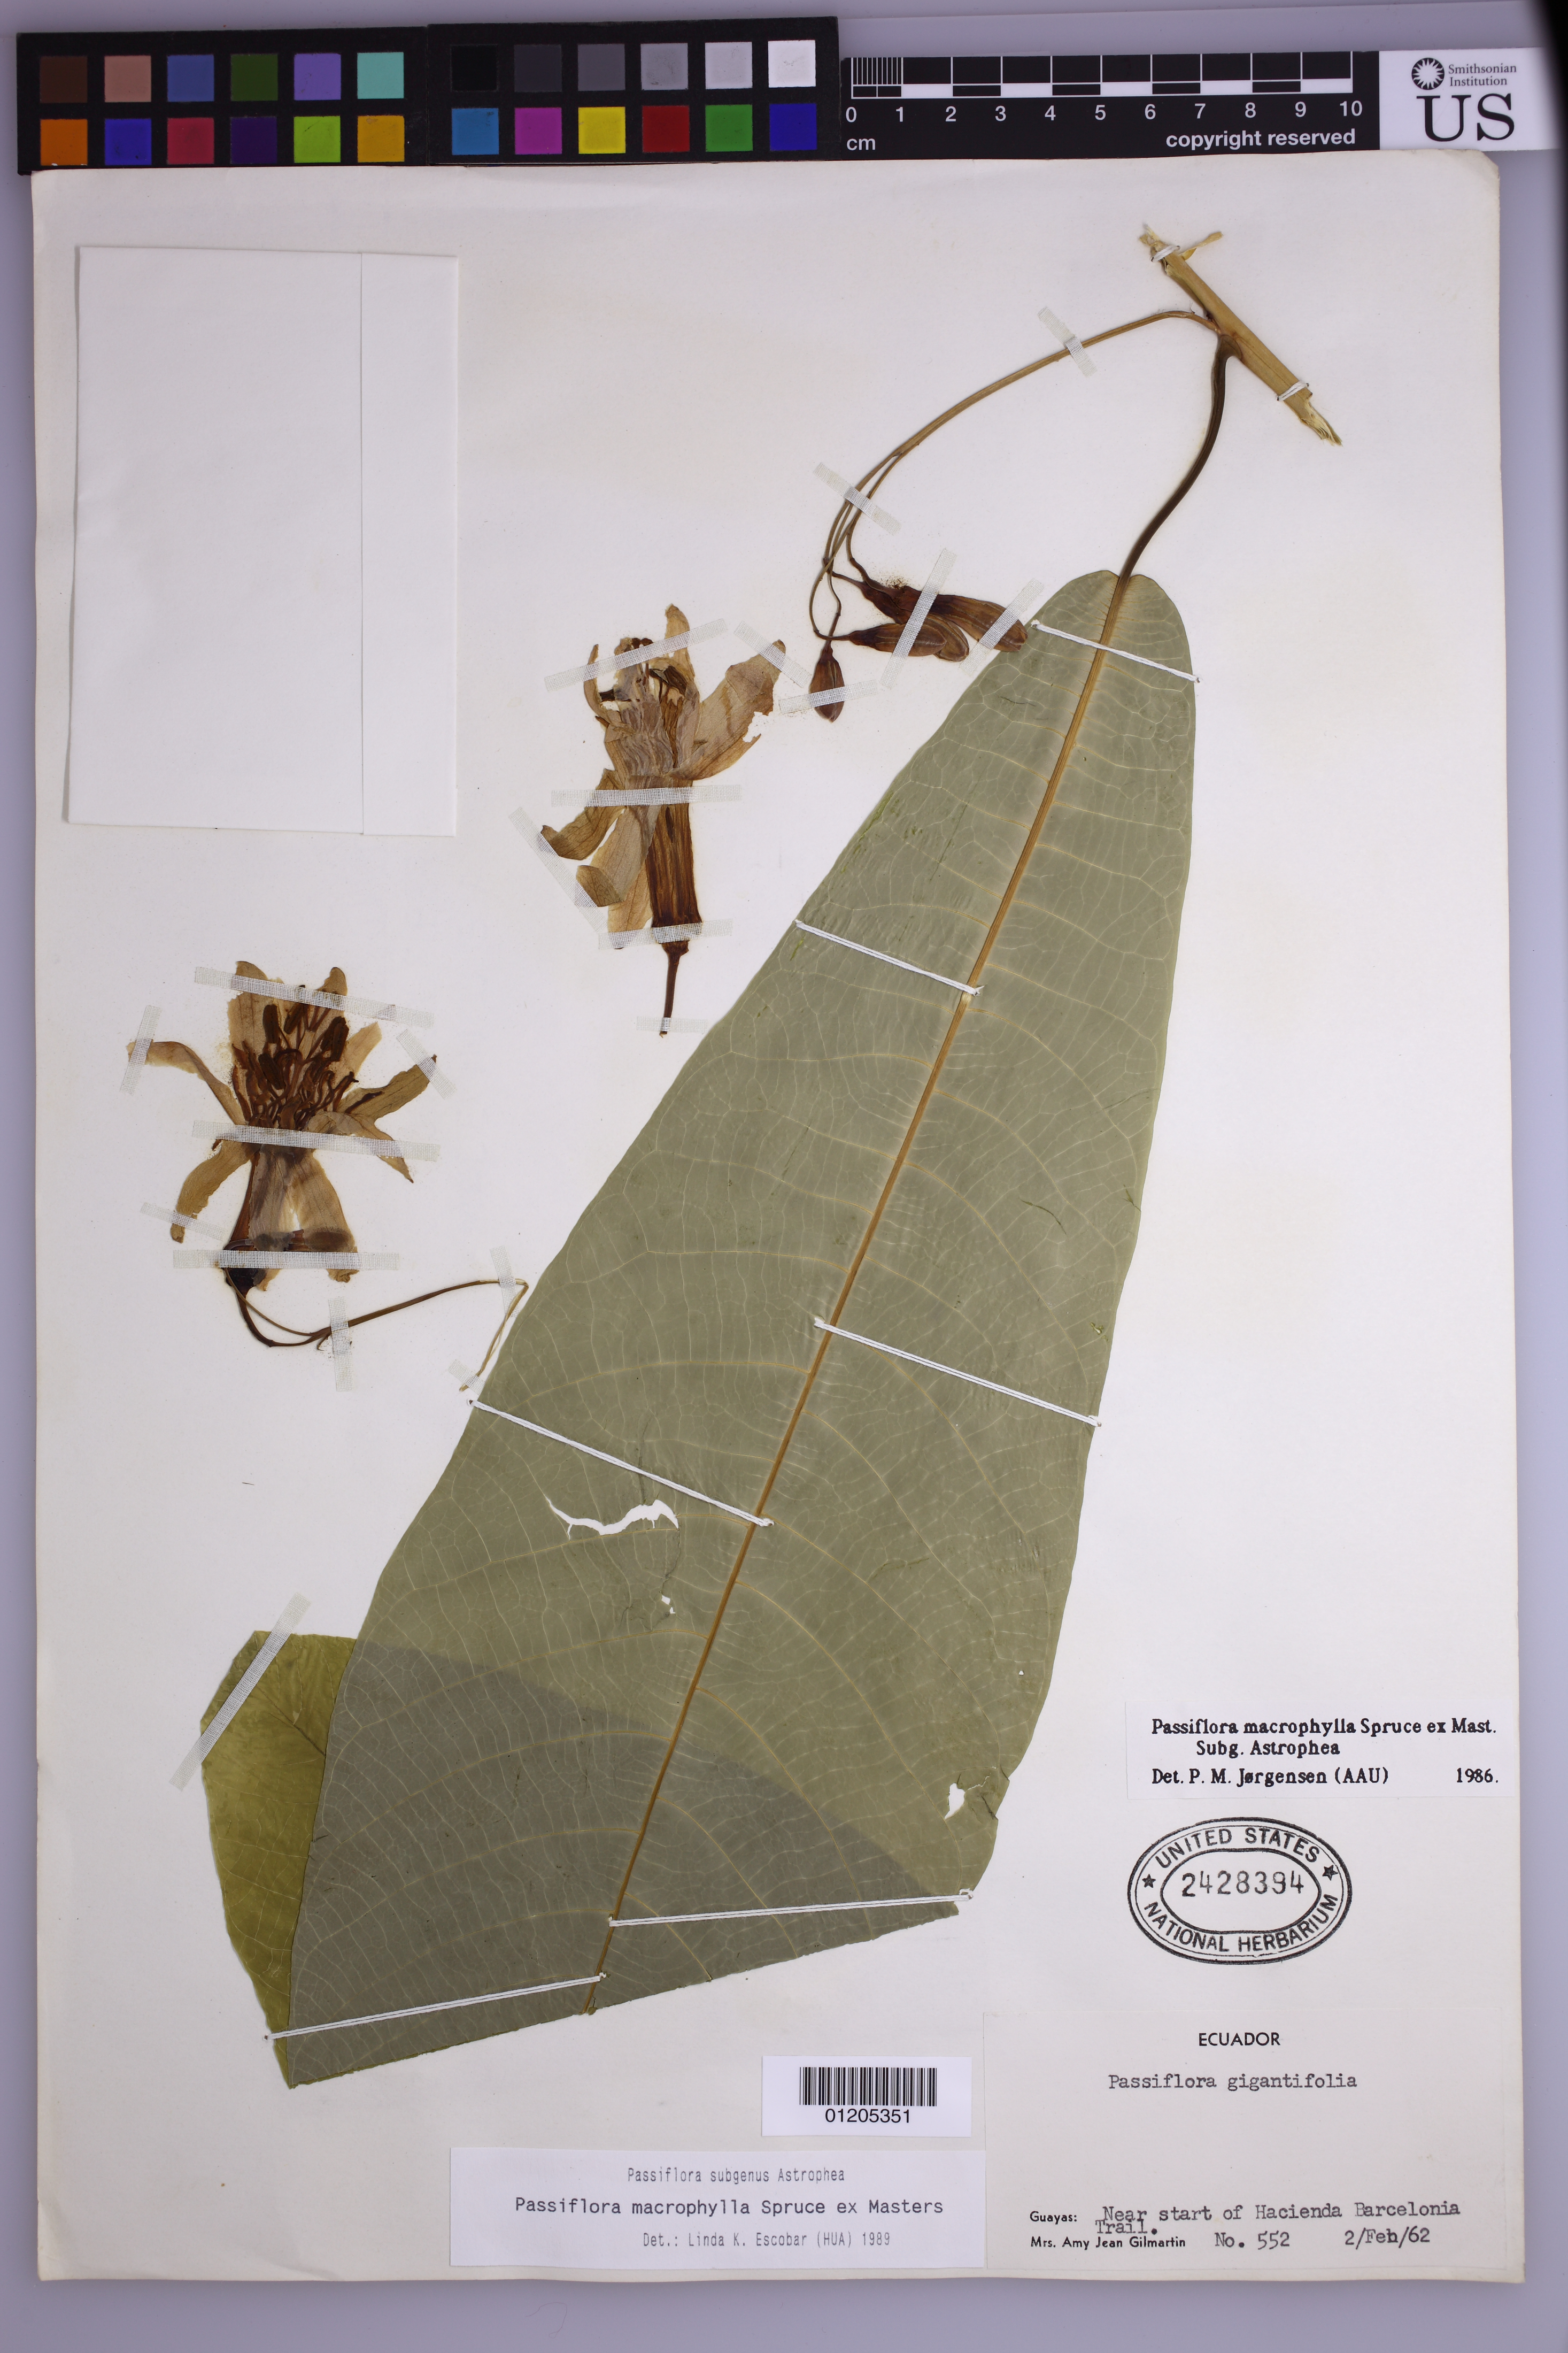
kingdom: Plantae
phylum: Tracheophyta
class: Magnoliopsida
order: Malpighiales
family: Passifloraceae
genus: Passiflora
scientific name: Passiflora macrophylla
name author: Mast.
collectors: A. J. Gilmartin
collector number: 552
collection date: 1962-02-02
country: Ecuador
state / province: Guayas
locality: Near start of Hacienda Barcelonia Trail.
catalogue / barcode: US 2428394